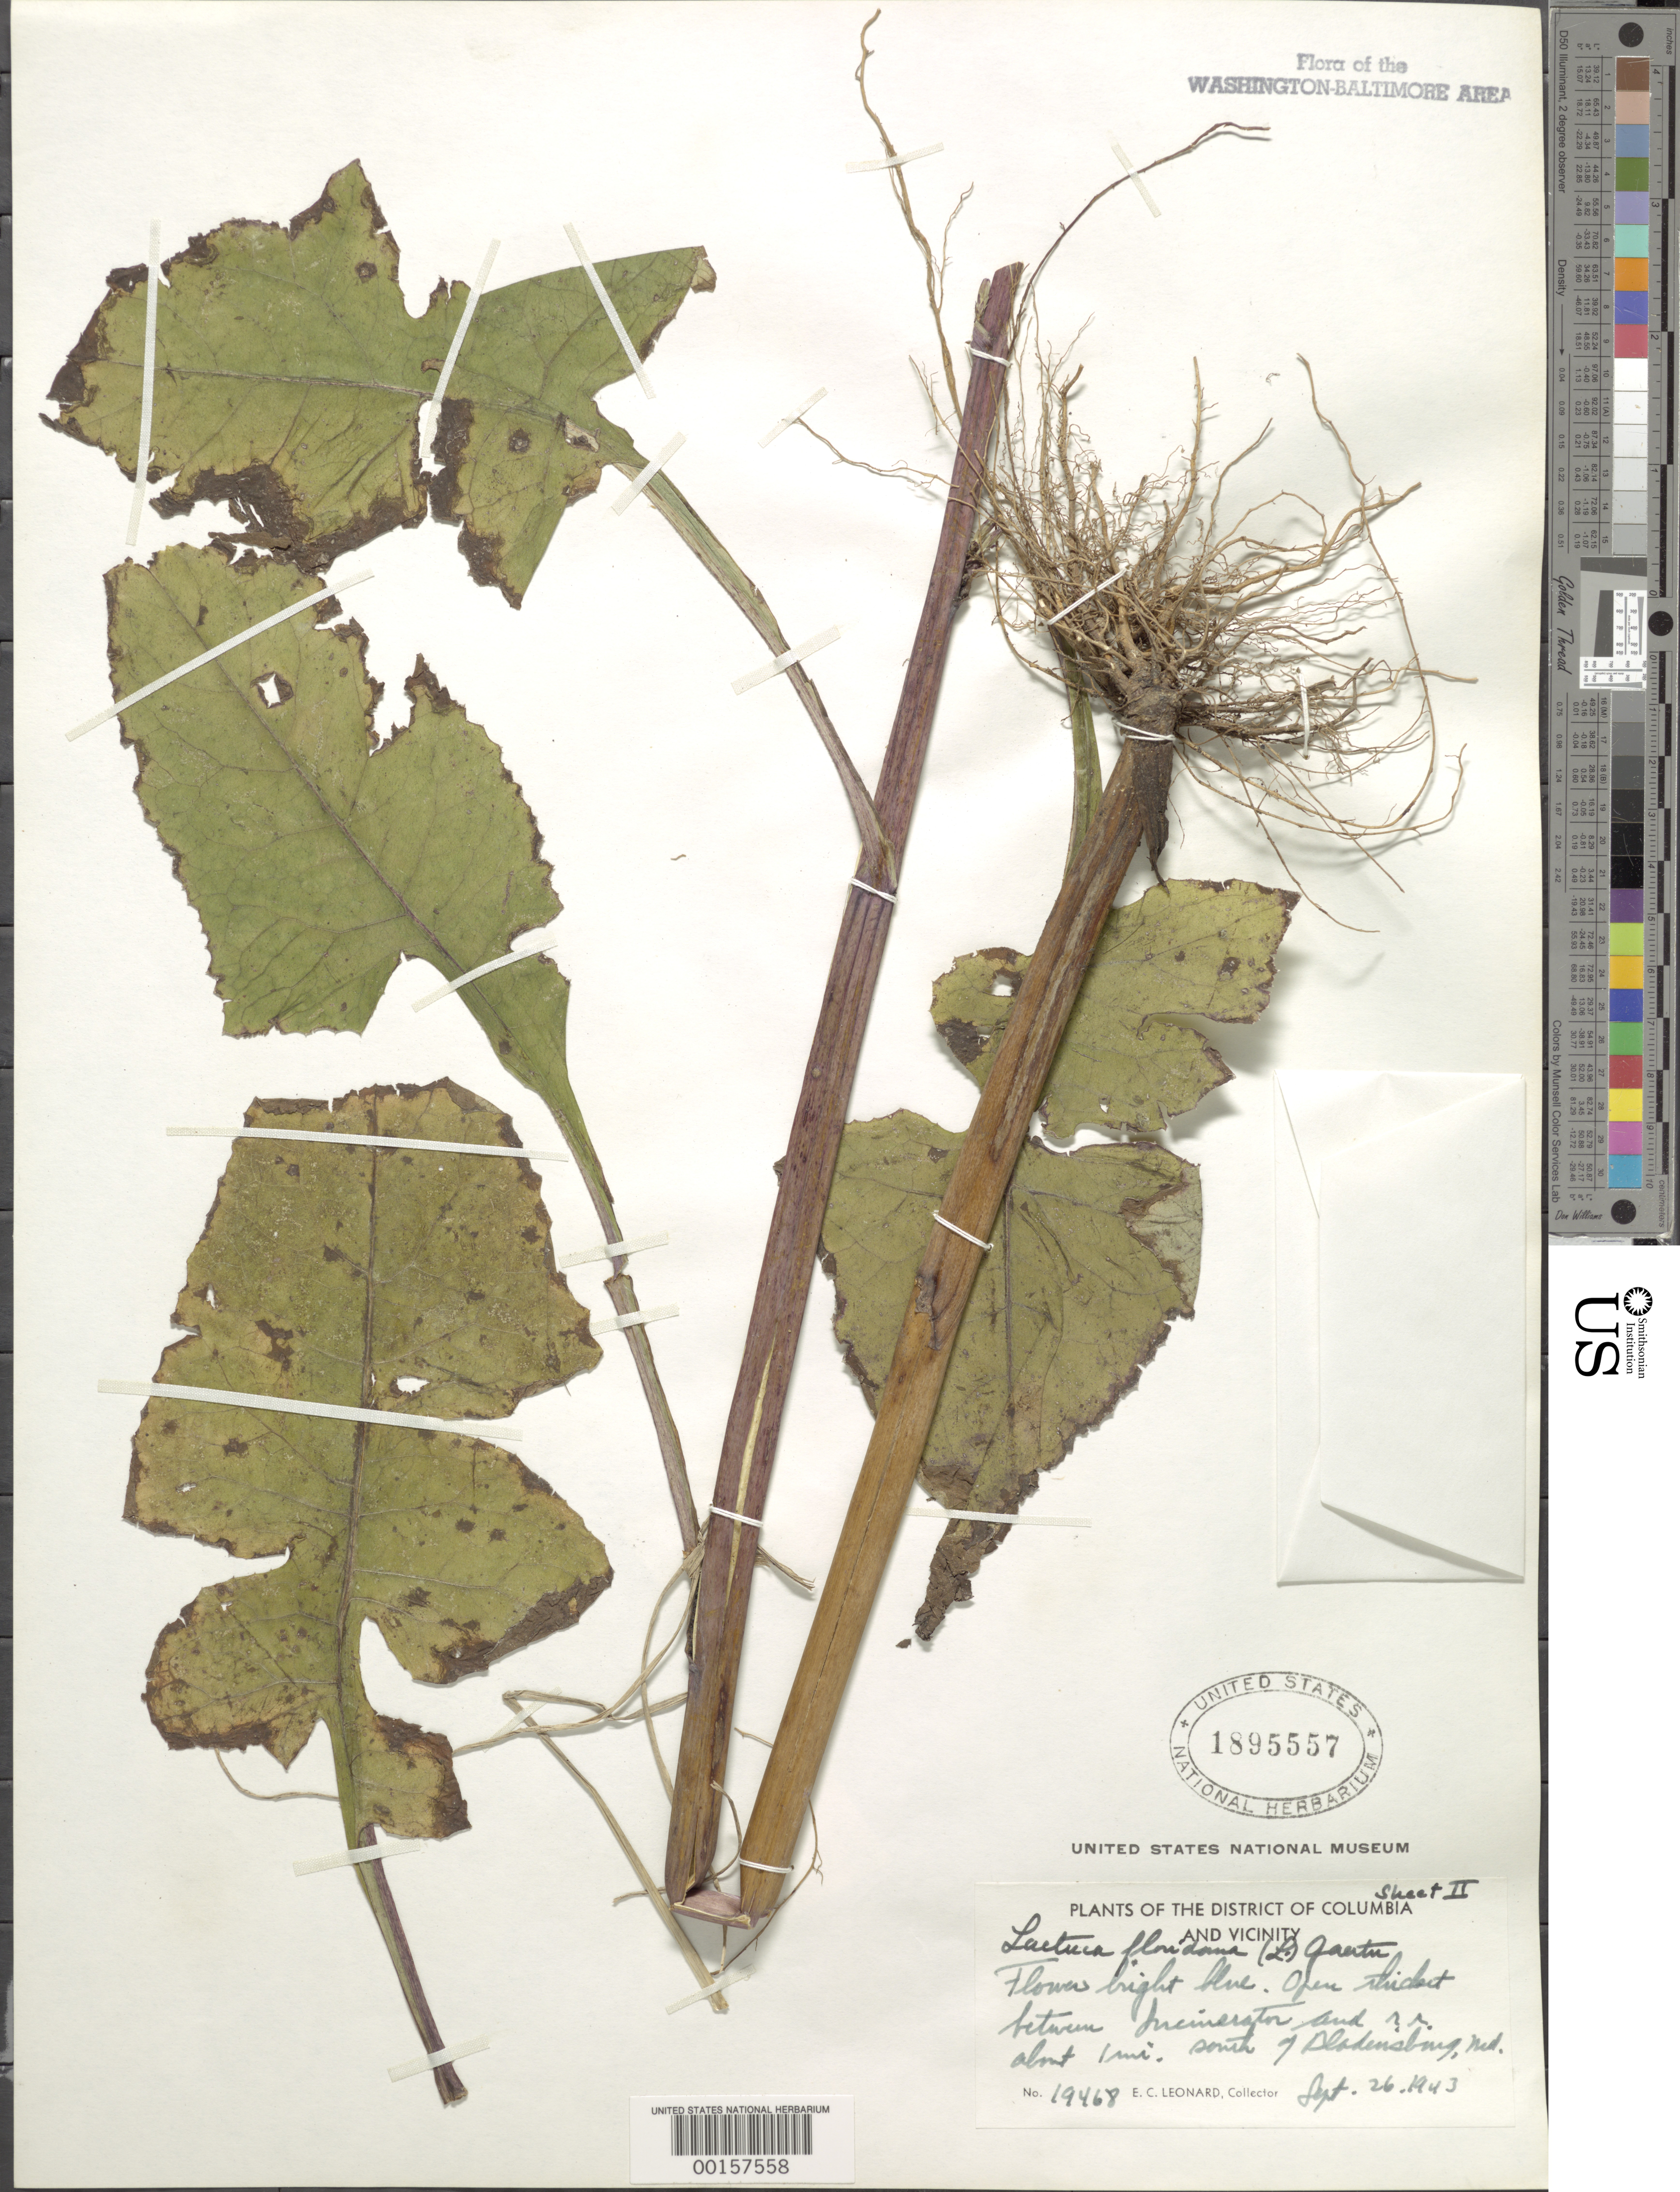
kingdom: Plantae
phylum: Tracheophyta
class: Magnoliopsida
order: Asterales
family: Asteraceae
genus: Lactuca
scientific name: Lactuca floridana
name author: (L.) Gaertn.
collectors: E. C. Leonard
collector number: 19468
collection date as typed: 26 Sep 1943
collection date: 1943-09-26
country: United States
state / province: Maryland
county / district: Prince George's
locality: South of Bladensburg between Incinerator and Railroad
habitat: Open thicket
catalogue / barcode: US 1895557